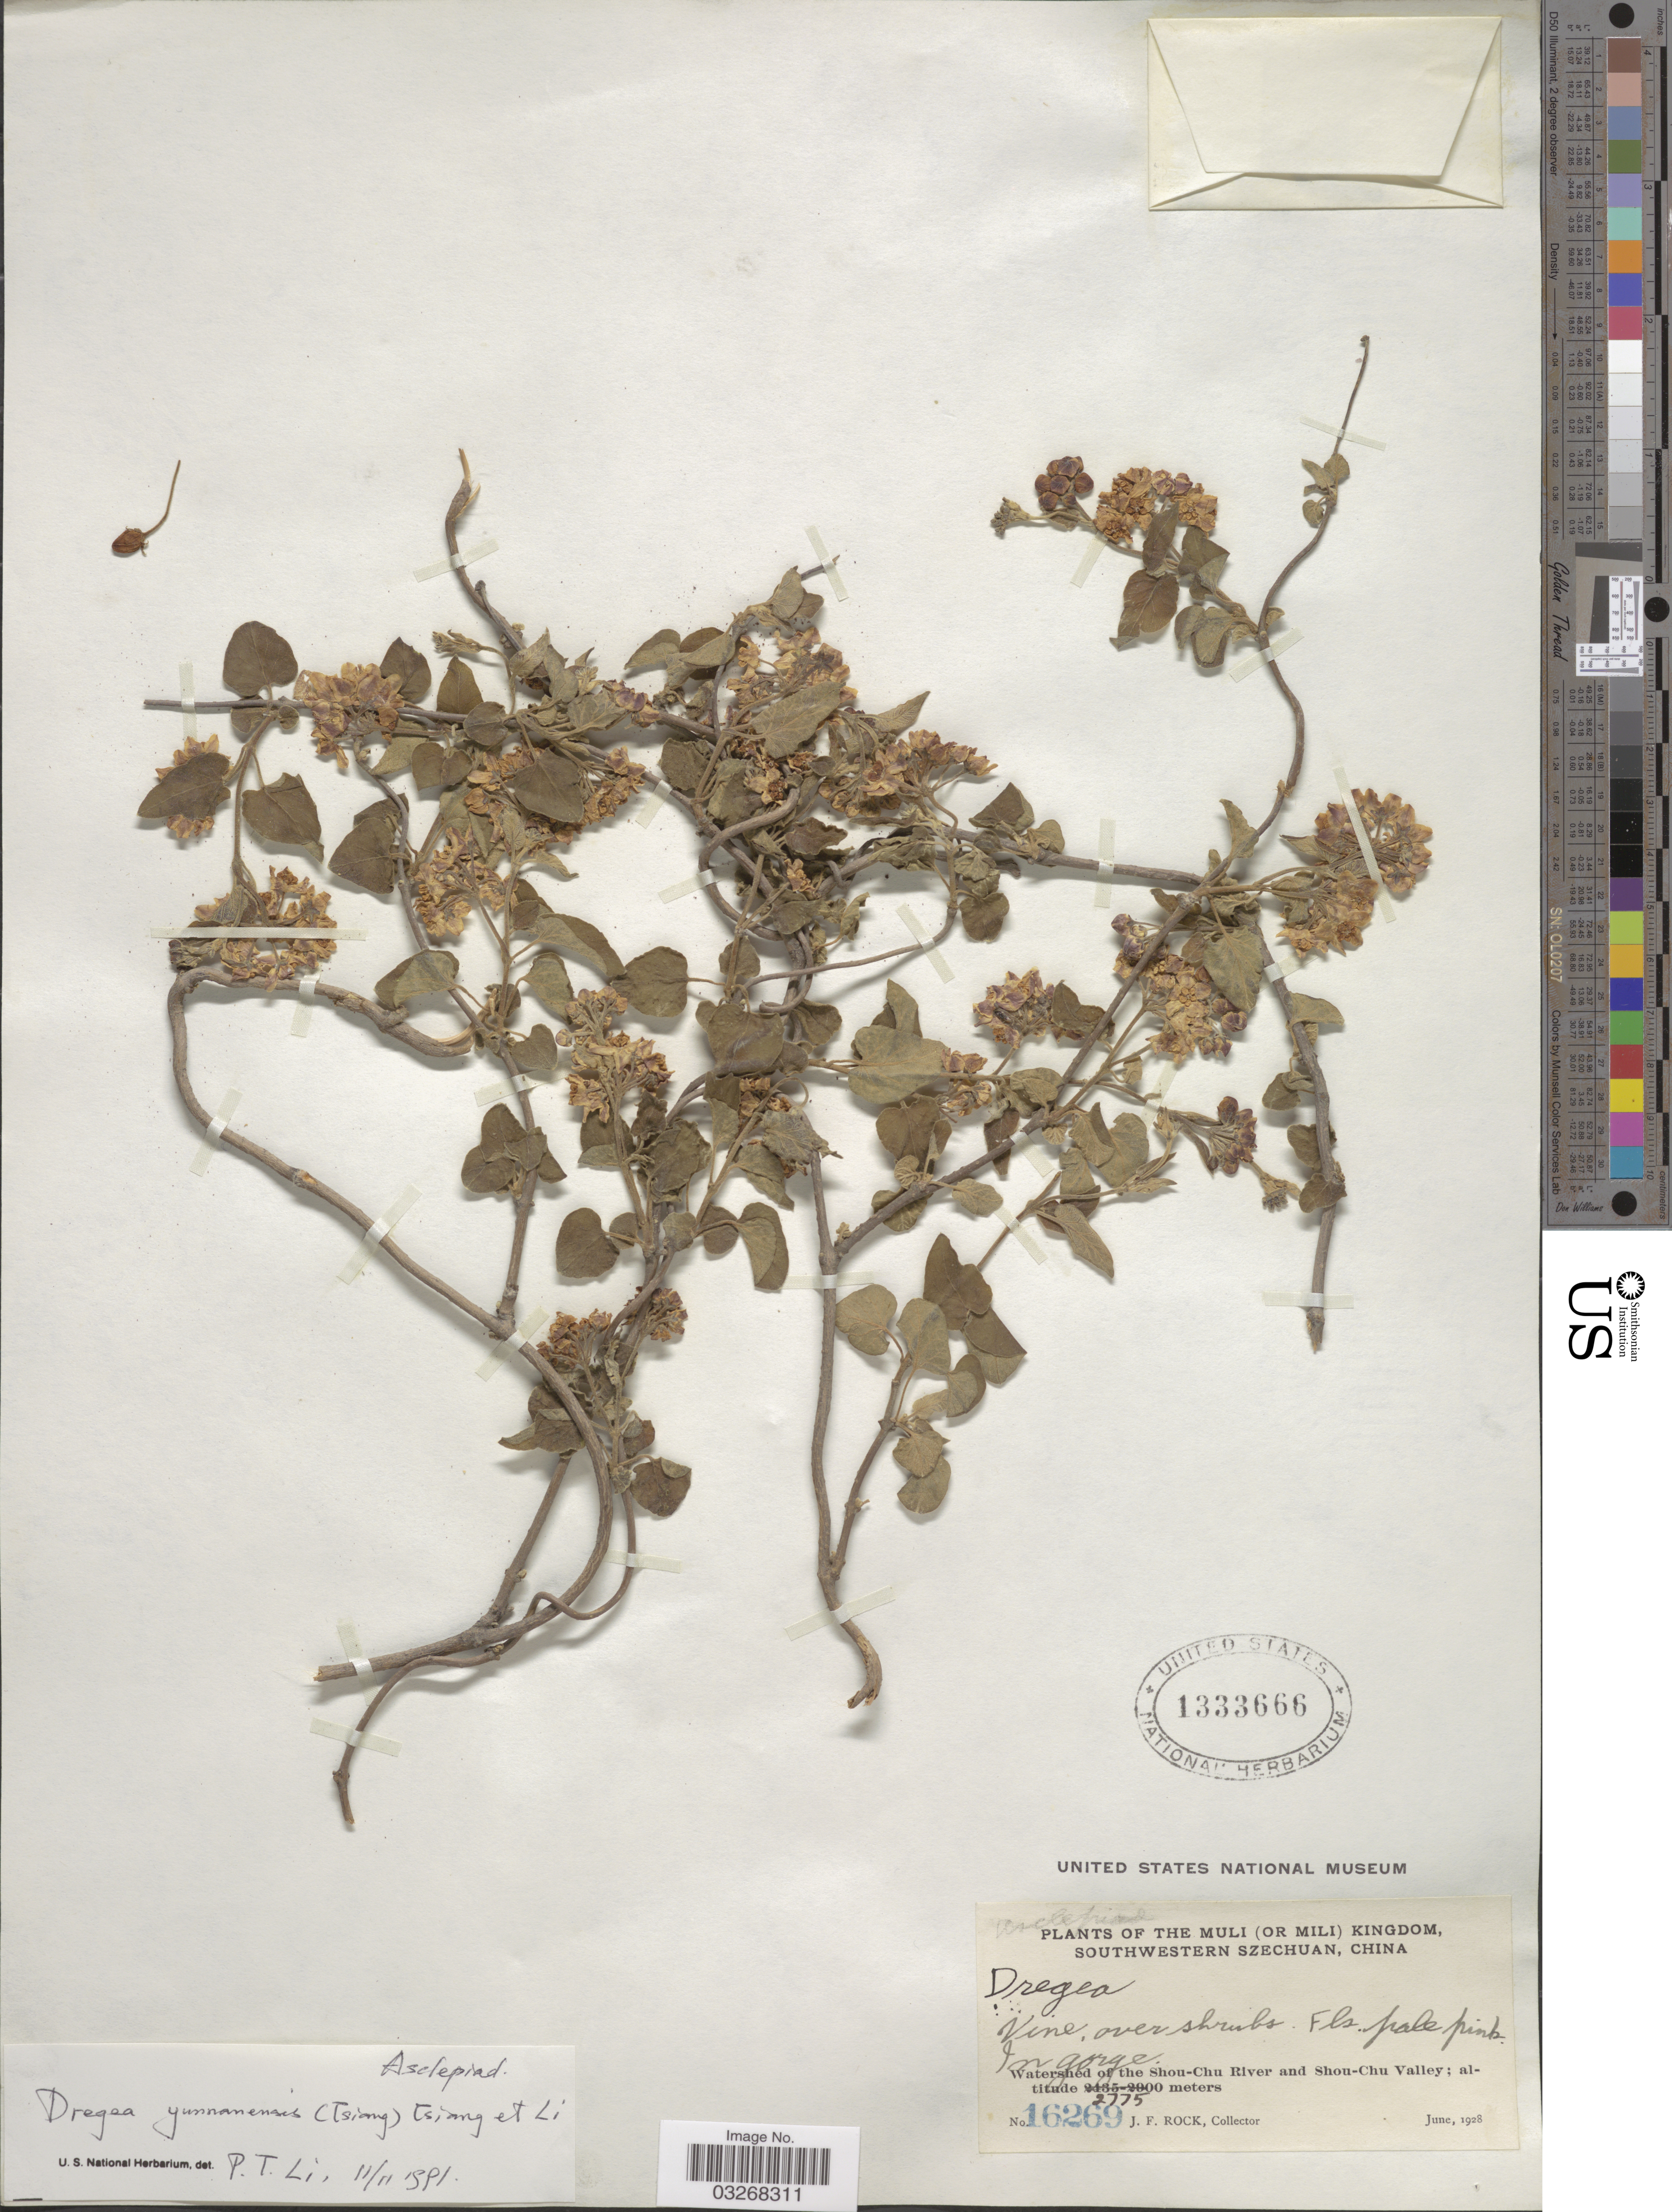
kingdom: Plantae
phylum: Tracheophyta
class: Magnoliopsida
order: Gentianales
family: Apocynaceae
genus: Dregea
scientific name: Dregea yunnanensis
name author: Tsiang & P.T. Li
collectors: J. Rock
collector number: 16269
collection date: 1928-06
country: China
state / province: Sichuan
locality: The Muli (or Mili) Kingdom, Southwestern Szechuan. Watershed of the Shou-Chu River and Shou-Chu Valley.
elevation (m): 2775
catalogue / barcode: US 1333666